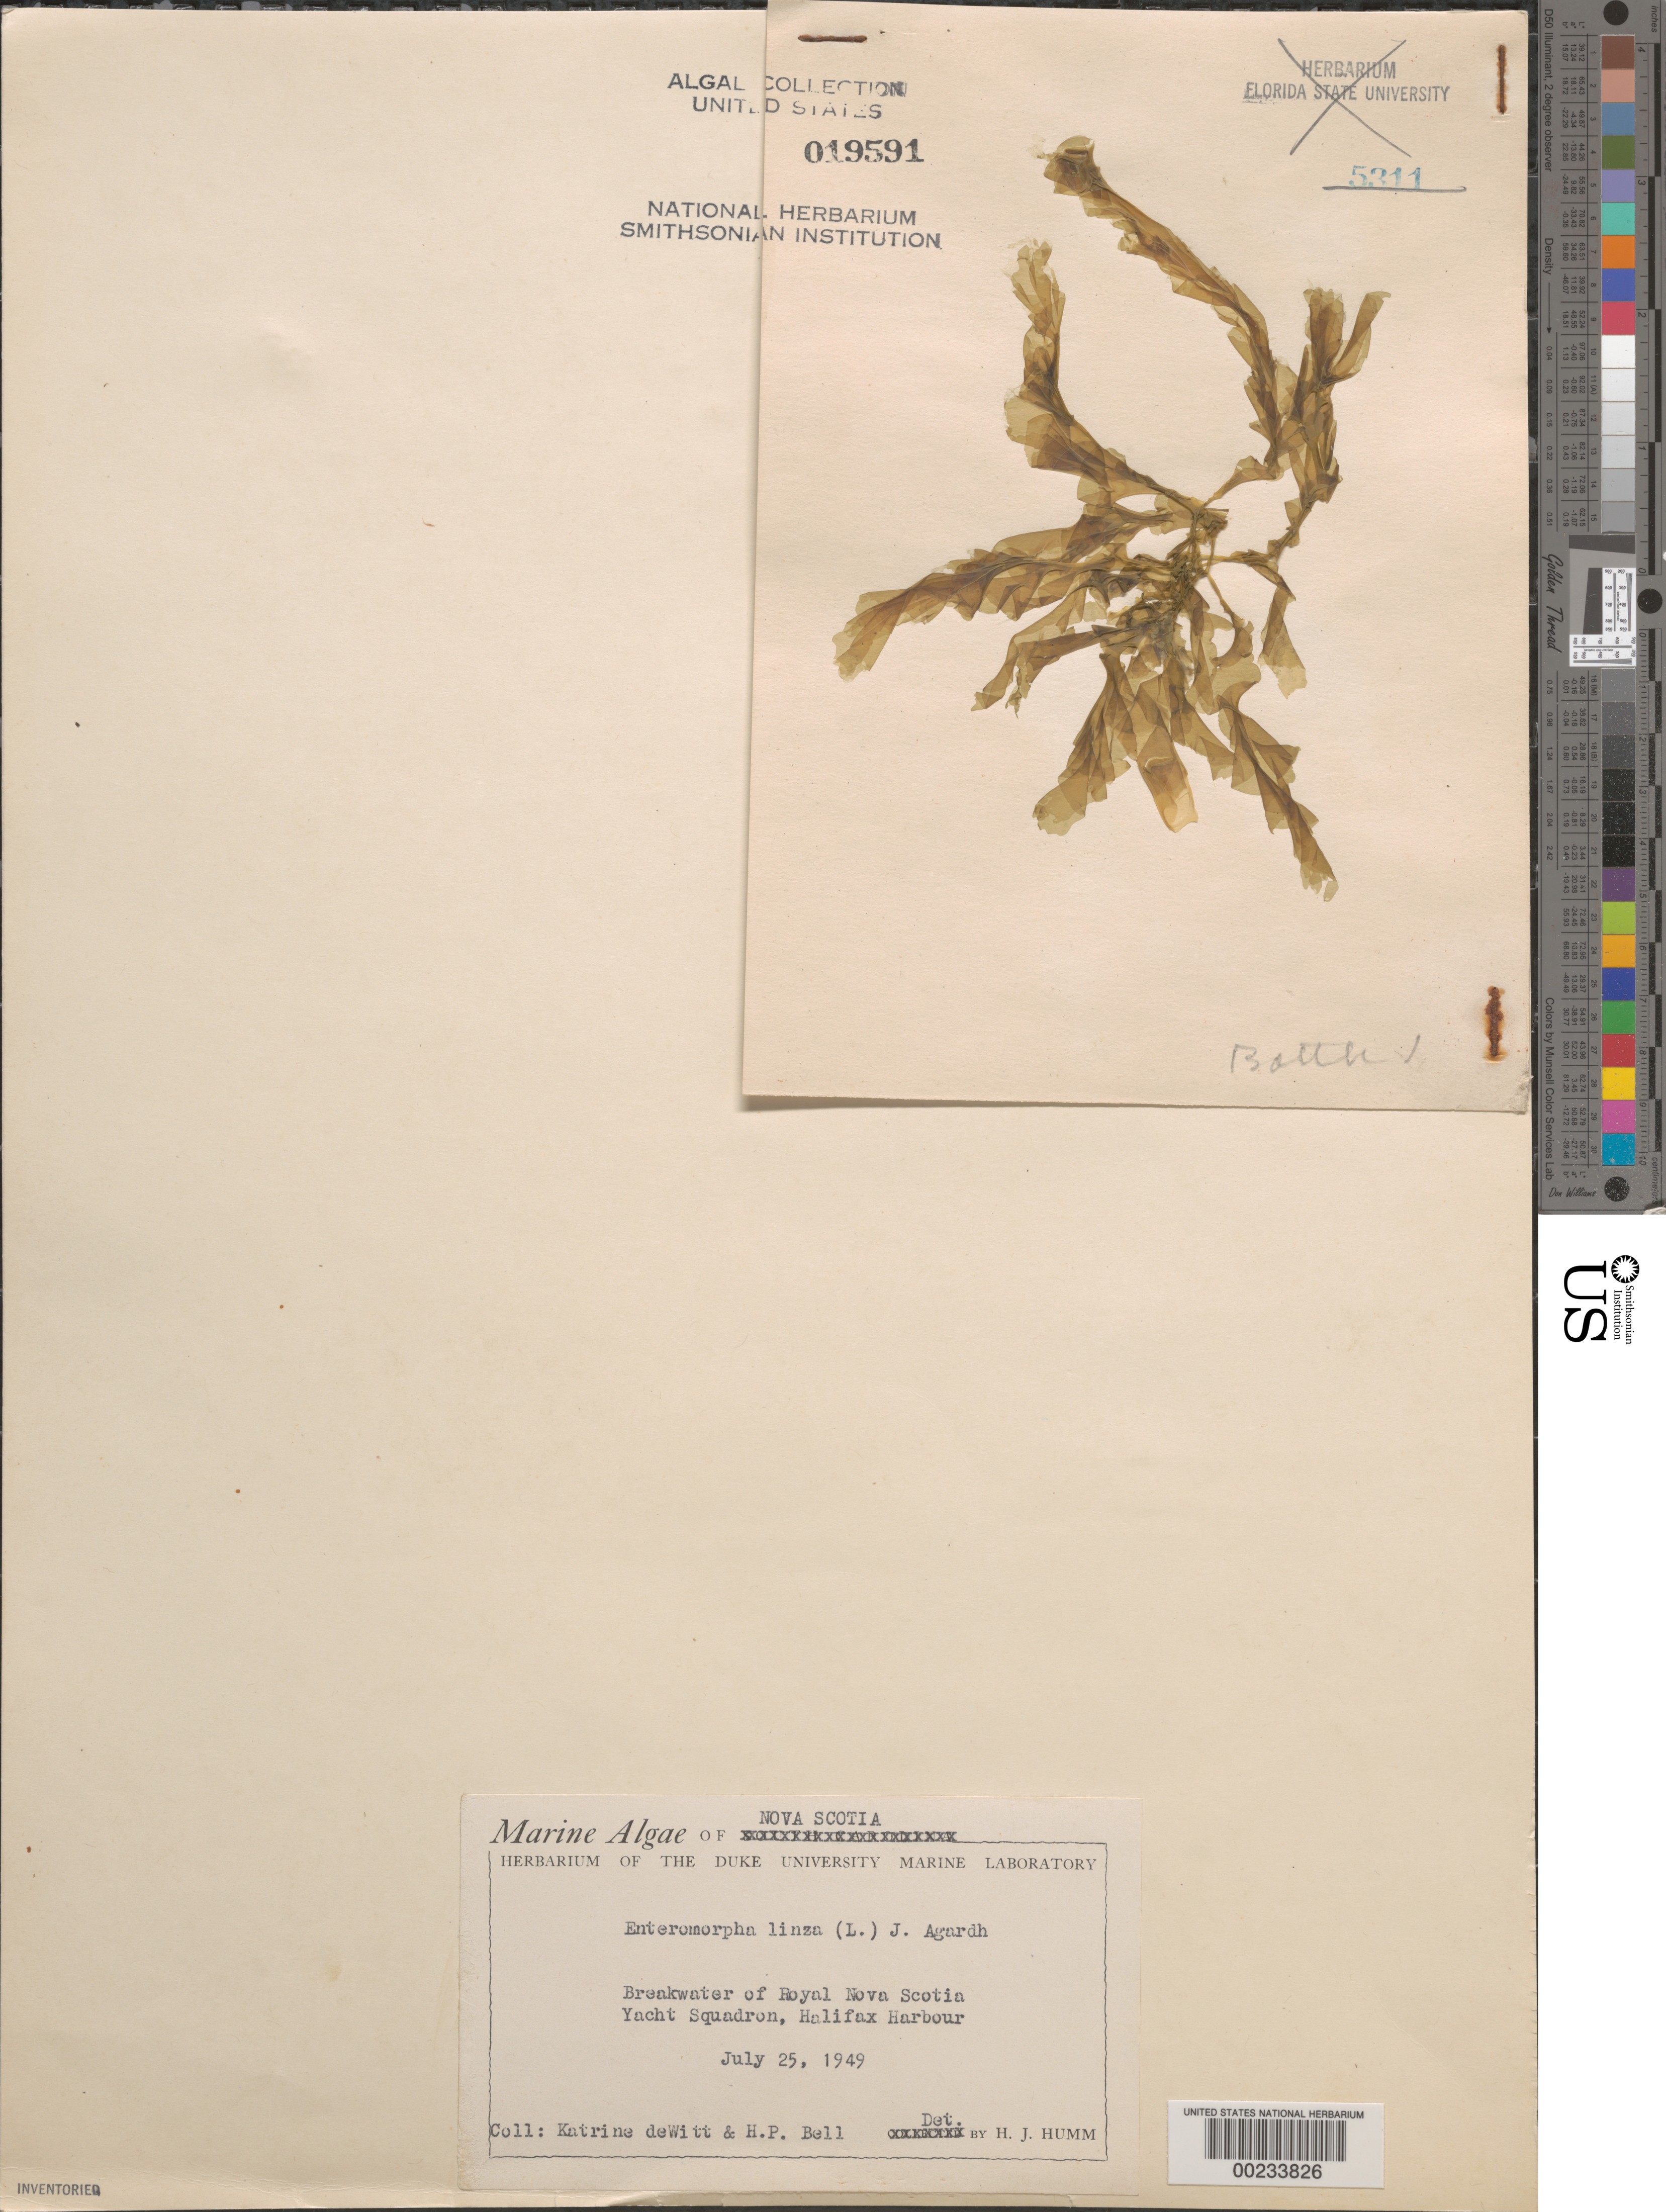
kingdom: Plantae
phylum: Chlorophyta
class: Ulvophyceae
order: Ulvales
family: Ulvaceae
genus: Ulva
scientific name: Ulva clathrata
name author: (Roth) C. Agardh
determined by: Algae name updating Project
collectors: K. deWitt & H. P. Bell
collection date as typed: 25 Jul 1949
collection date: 1949-07-25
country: Canada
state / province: Nova Scotia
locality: Royal nova scotia yacht squadron breakwater, halifax harbor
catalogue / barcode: US 19591